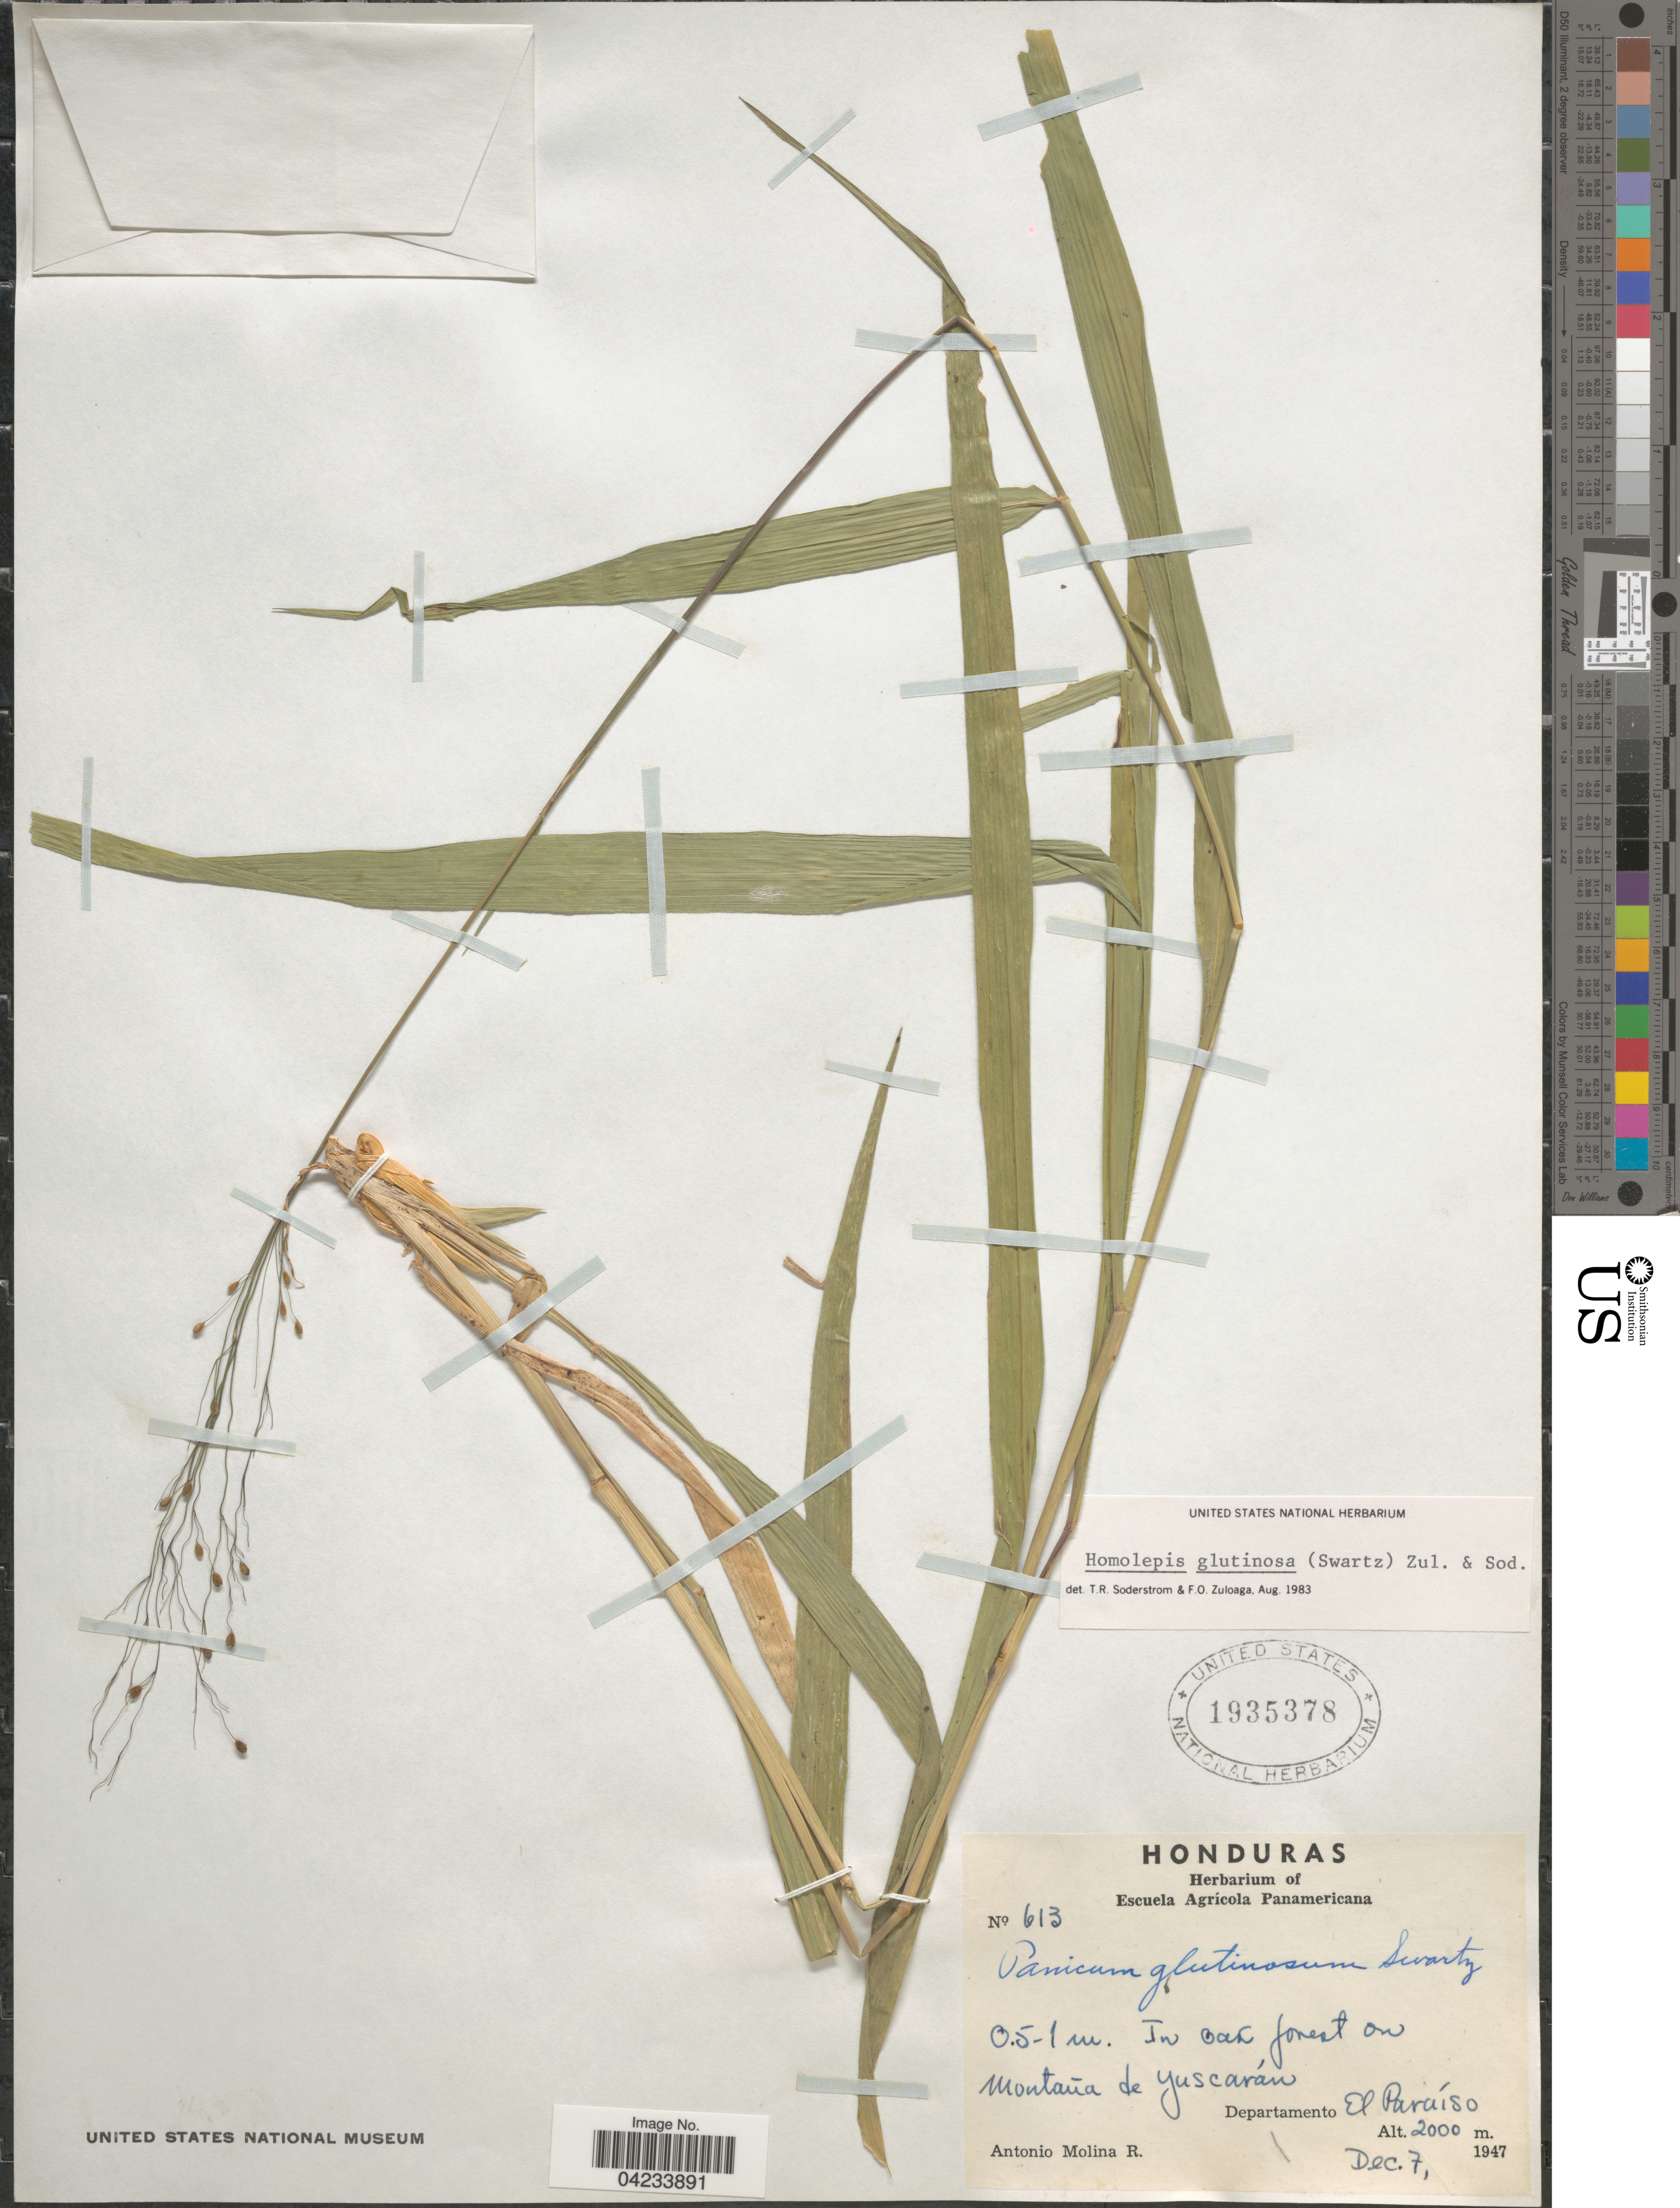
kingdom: Plantae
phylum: Tracheophyta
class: Liliopsida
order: Poales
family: Poaceae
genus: Homolepis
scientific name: Homolepis glutinosa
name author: (Sw.) Zuloaga & Soderstr.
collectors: A. Molina R.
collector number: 613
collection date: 1947-12-07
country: Honduras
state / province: El Paraiso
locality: In oak forest on Montaña de Yuscarán. Departamento El Paraíso.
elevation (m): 2000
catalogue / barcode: US 1935378